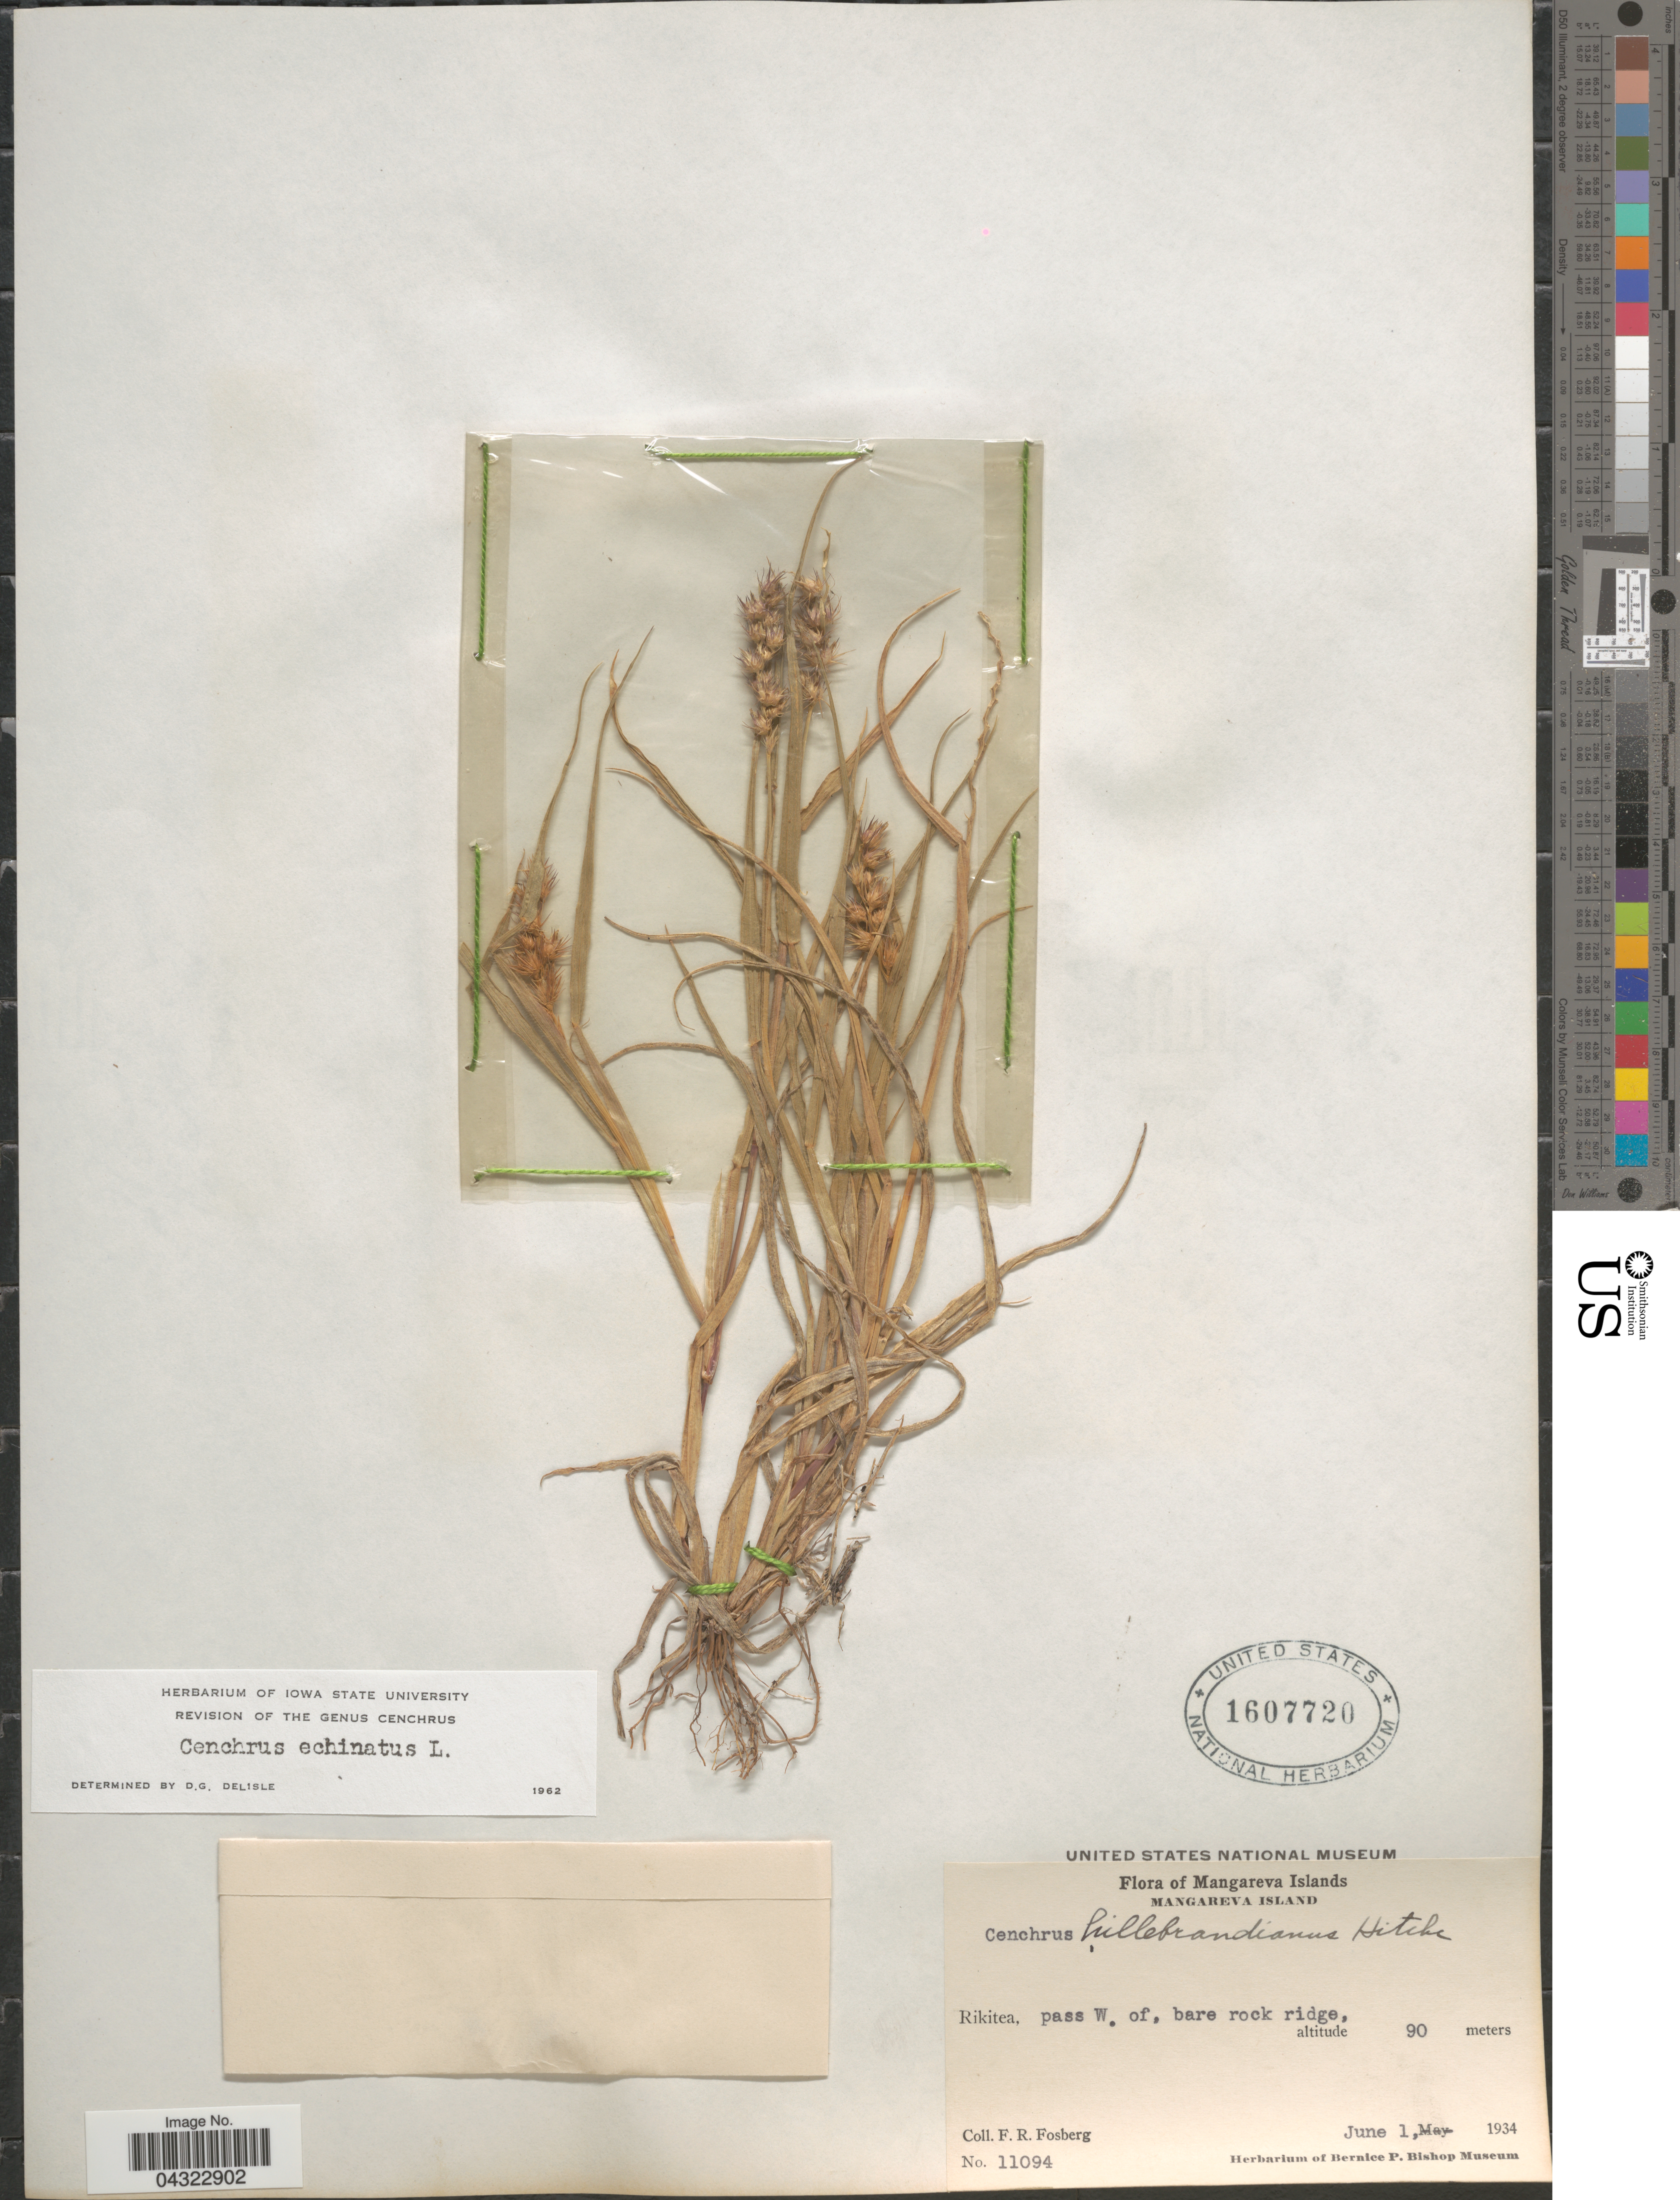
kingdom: Plantae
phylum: Tracheophyta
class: Liliopsida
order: Poales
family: Poaceae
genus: Cenchrus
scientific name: Cenchrus echinatus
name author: L.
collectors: F. R. Fosberg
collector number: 11094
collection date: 1934-06-01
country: French Polynesia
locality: Mangareva Islands. Mangareva Island. Rikitea, pass W. of bare rock ridge.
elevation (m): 90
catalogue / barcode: US 1607720